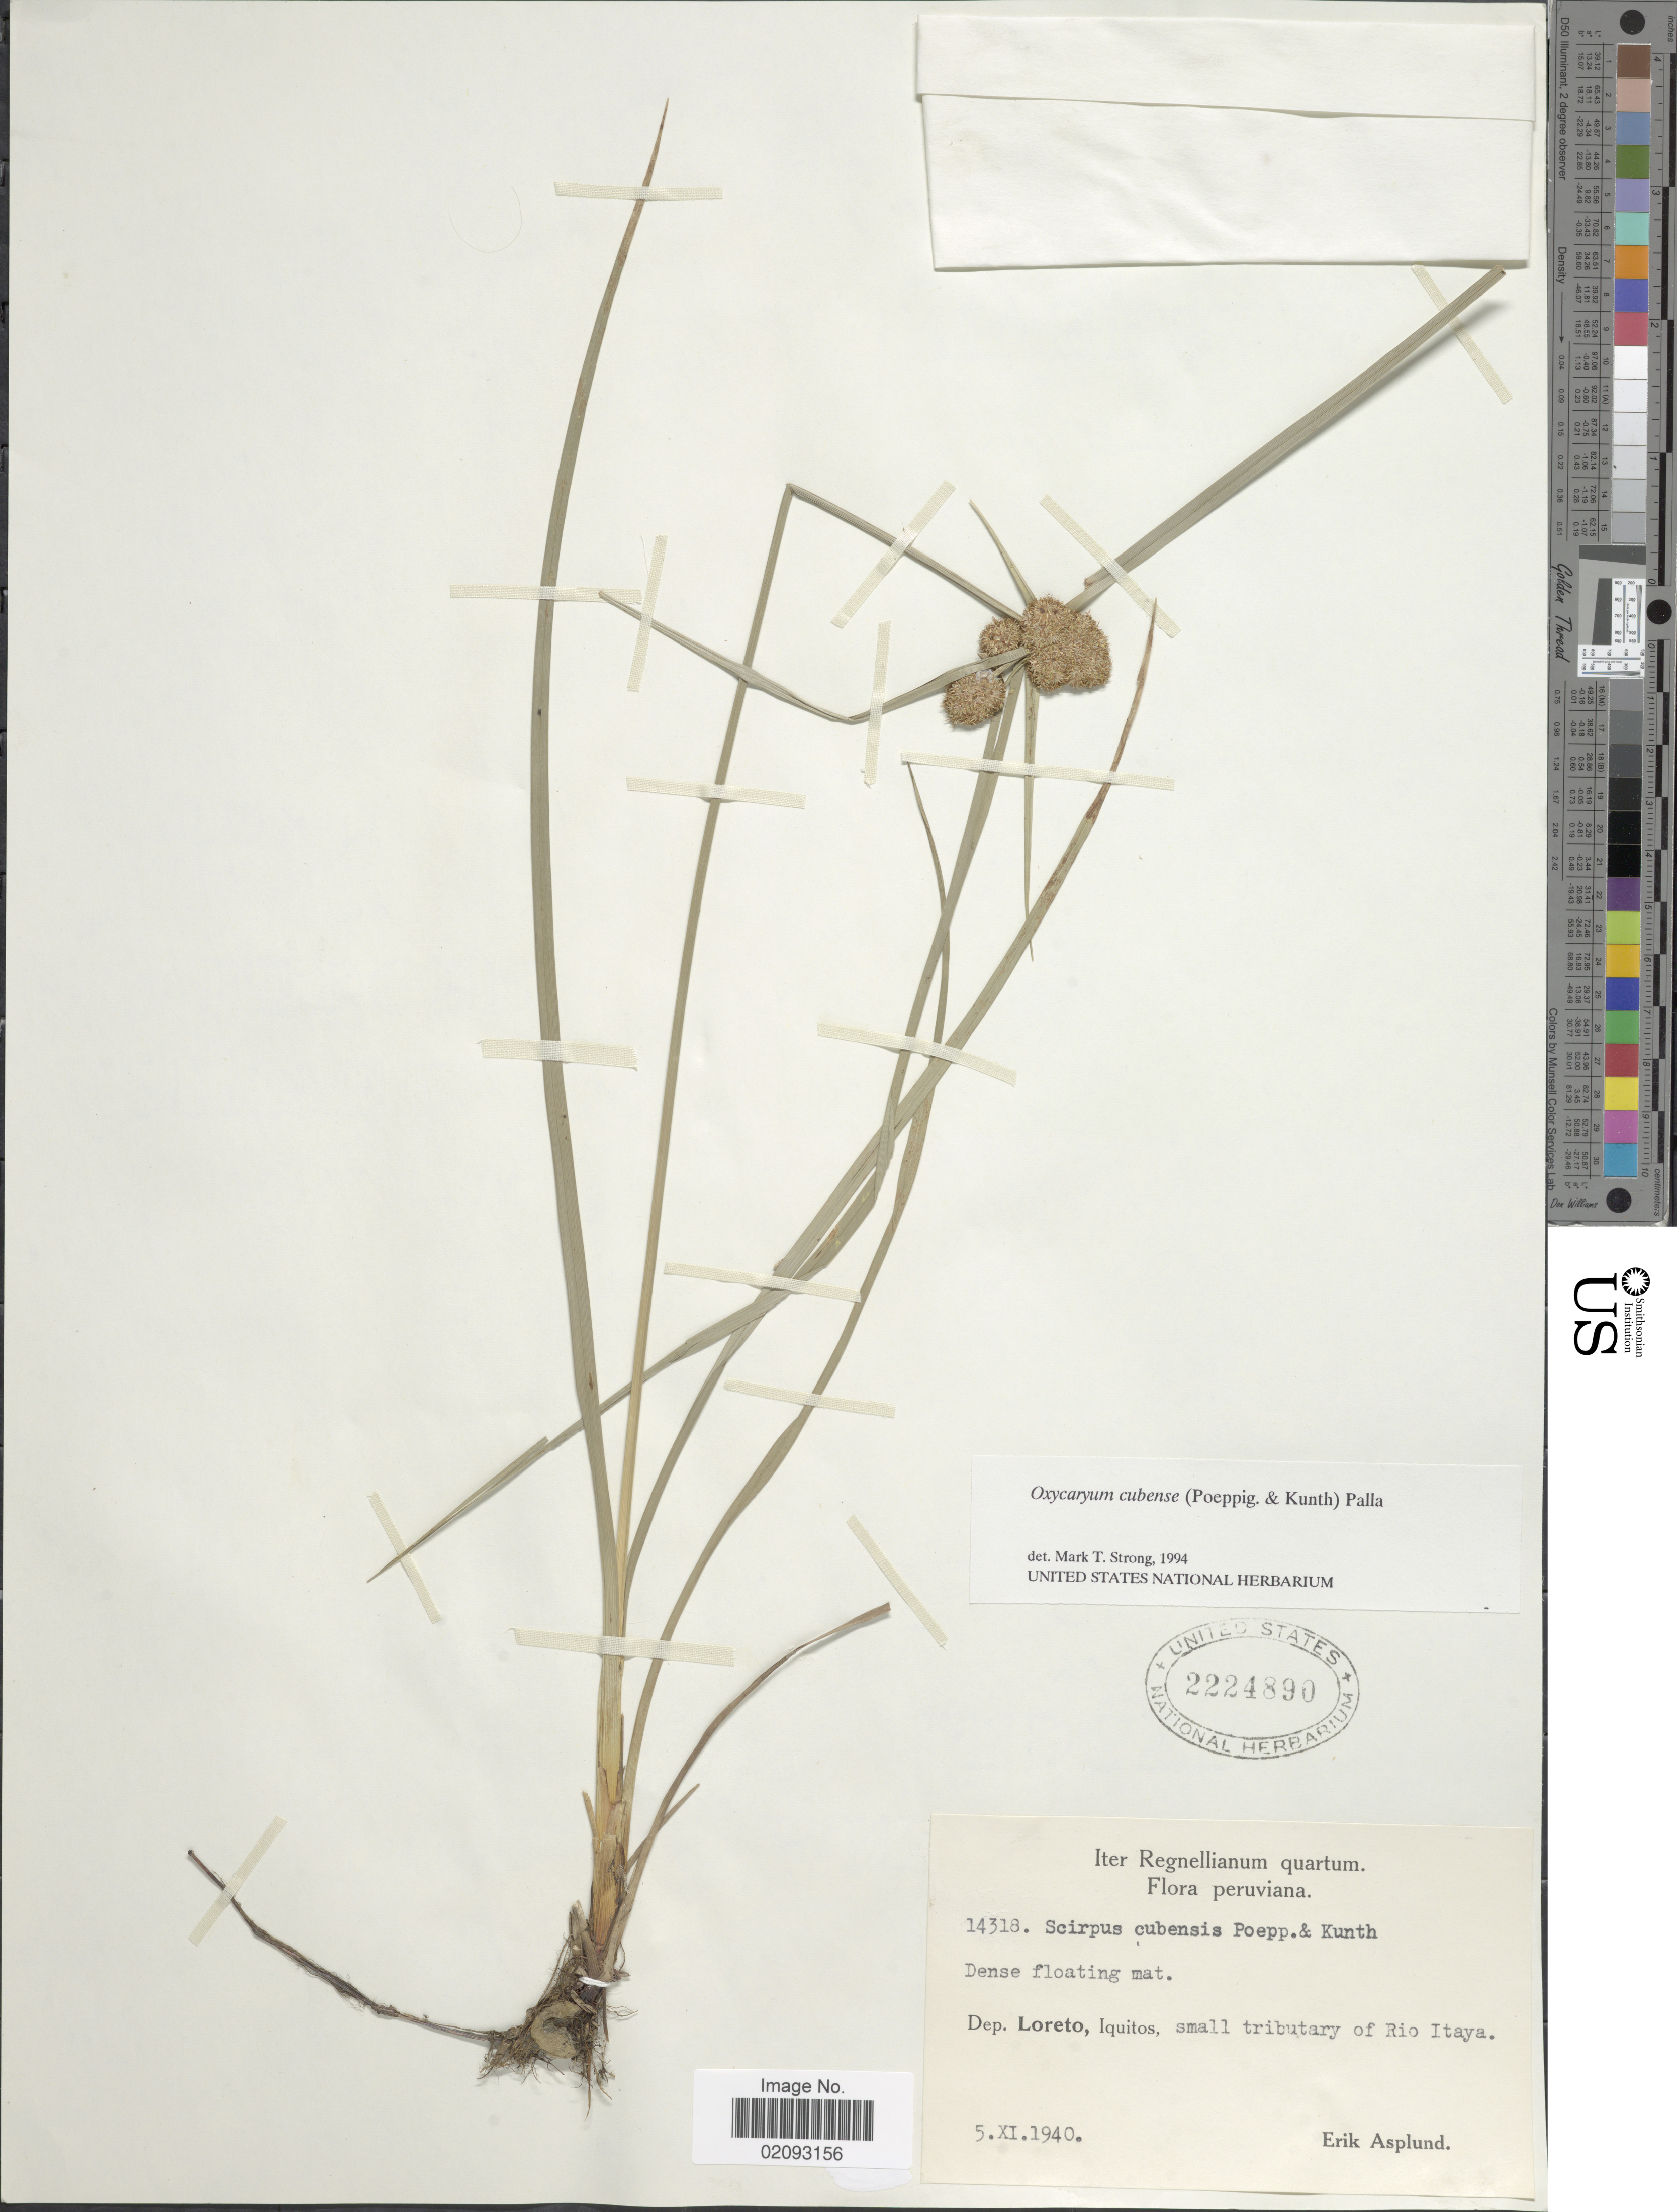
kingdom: Plantae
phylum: Tracheophyta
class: Liliopsida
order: Poales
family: Cyperaceae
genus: Cyperus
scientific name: Cyperus blepharoleptos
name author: Steud.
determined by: Strong, M. T., (US), Smithsonian Institution - National Museum of Natural History (UNITED STATES)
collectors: E. Asplund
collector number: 14318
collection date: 1940-11-05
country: Peru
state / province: Loreto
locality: Iquitos, small tributary of Rio Itaya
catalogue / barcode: US 2224890